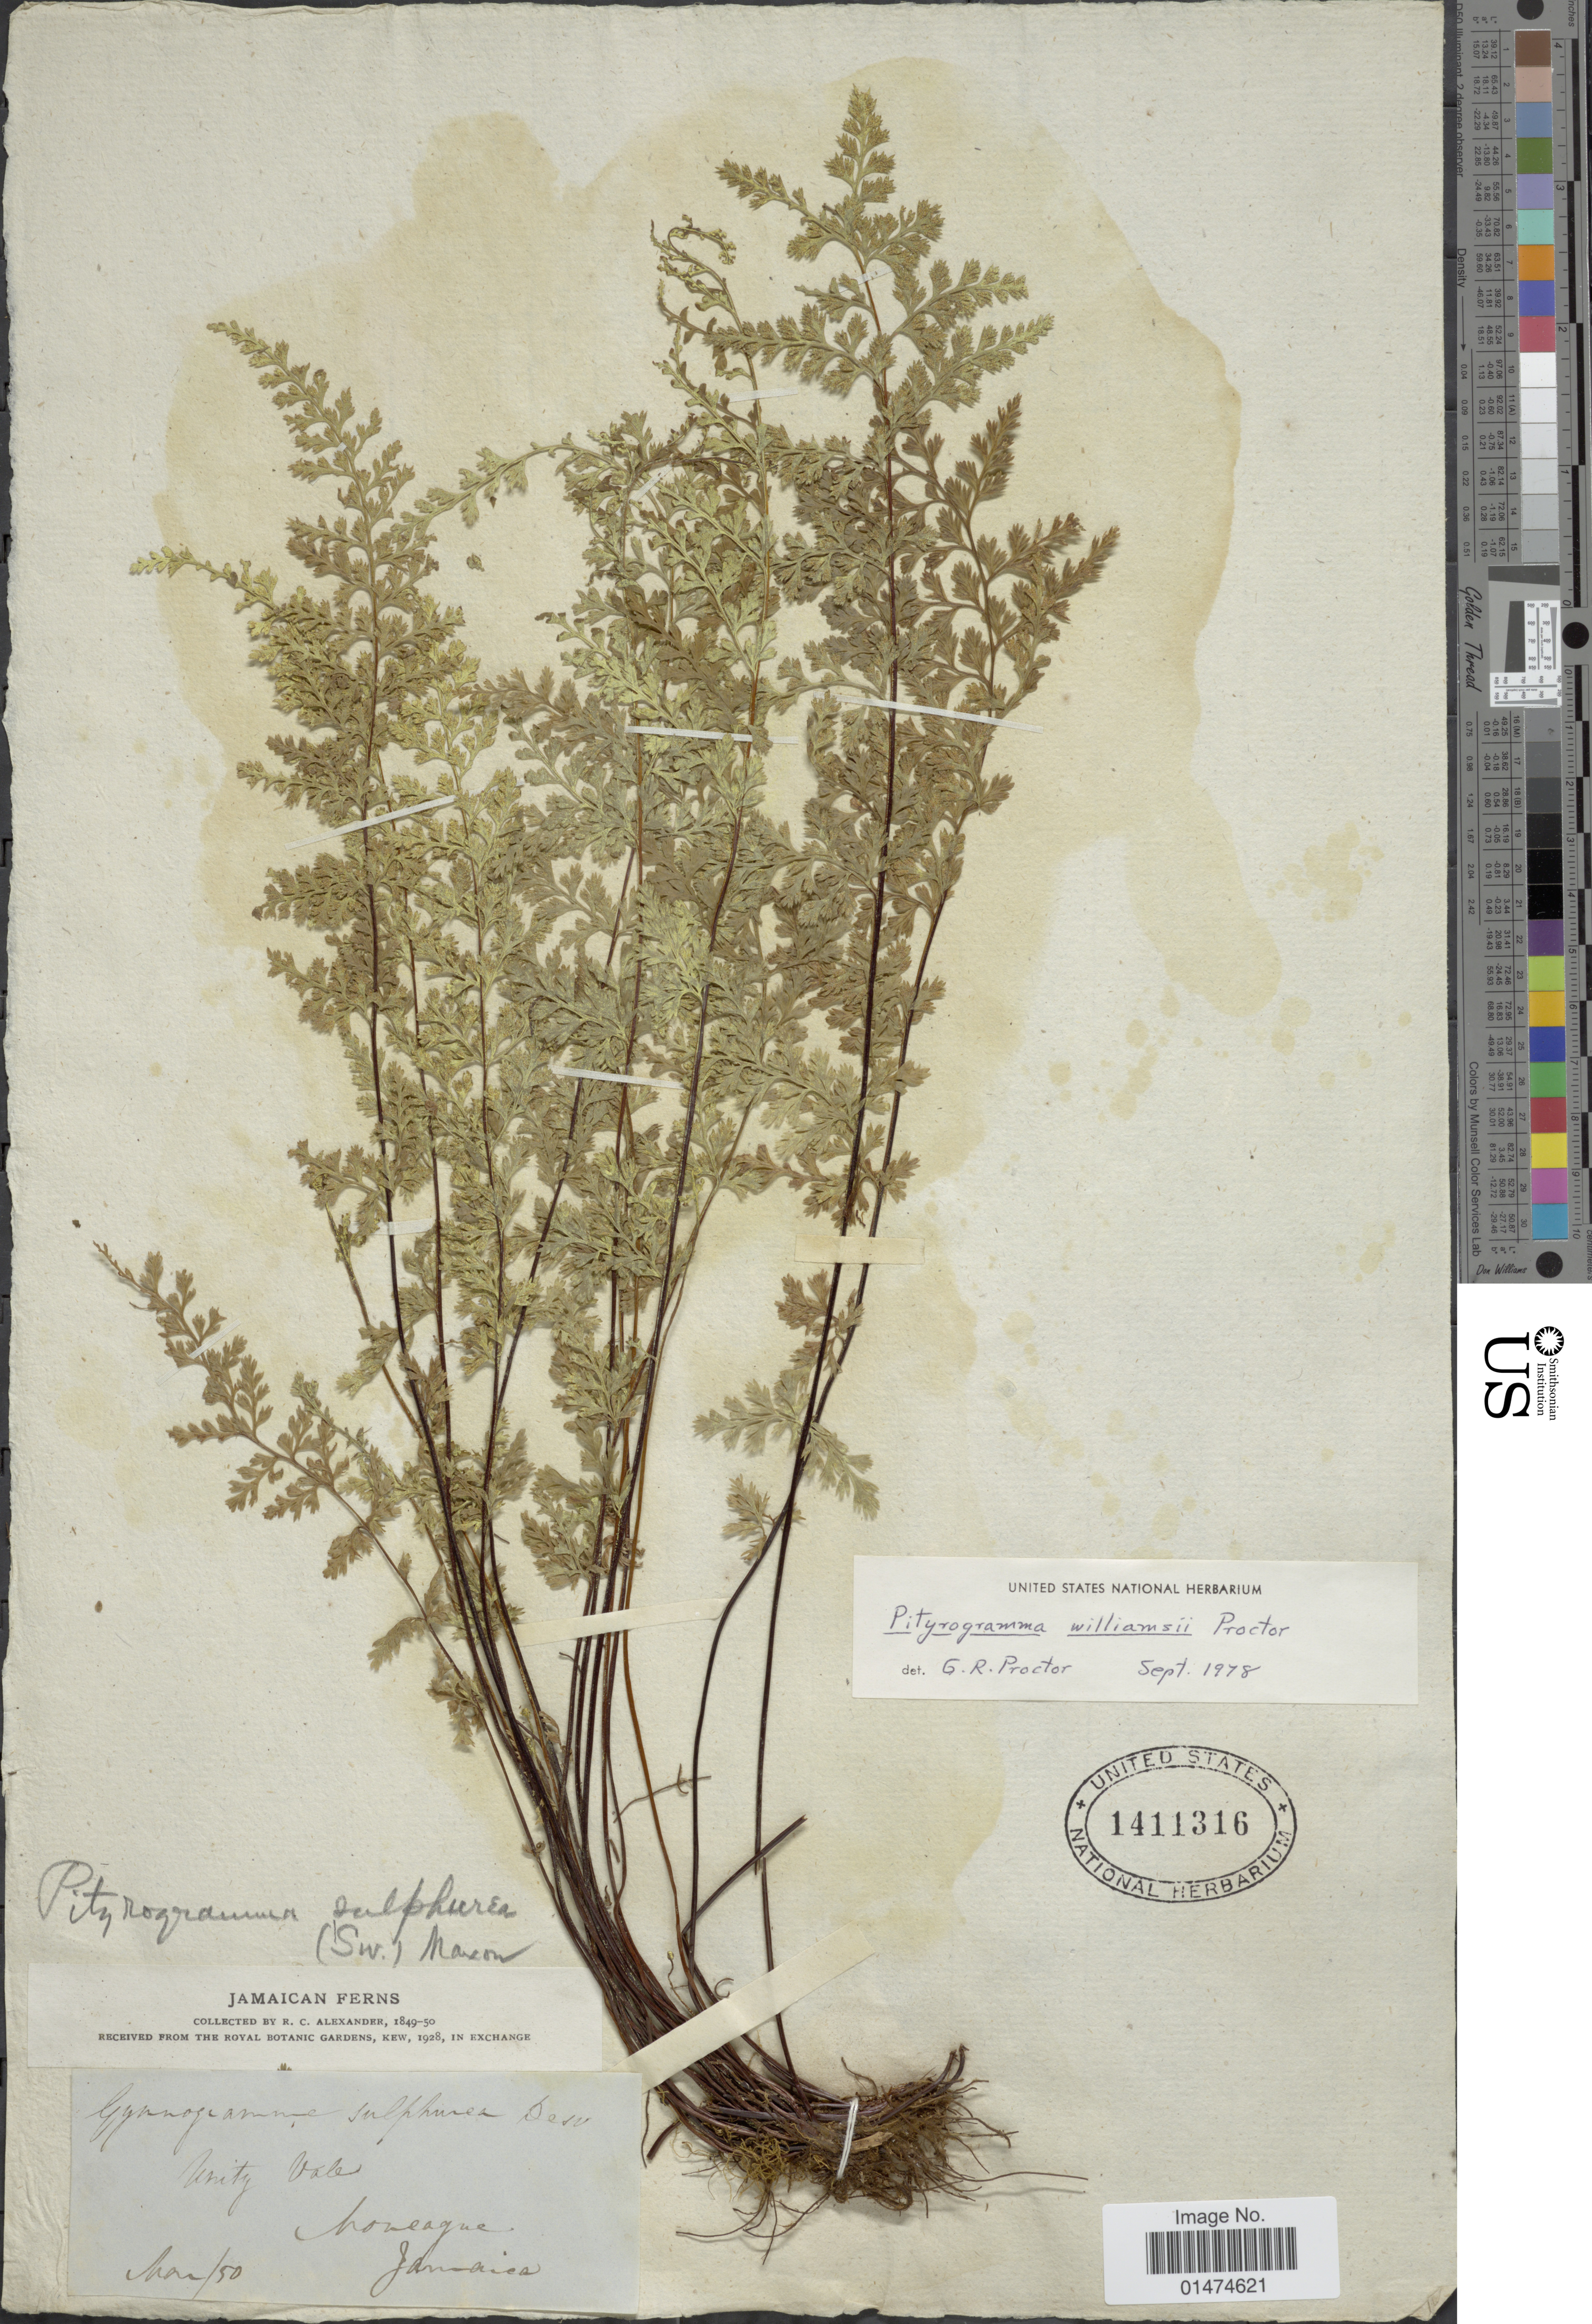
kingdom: Plantae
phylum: Tracheophyta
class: Polypodiopsida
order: Polypodiales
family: Pteridaceae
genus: Pityrogramma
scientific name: Pityrogramma williamsii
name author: Proctor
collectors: R. C. Alexander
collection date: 1950-03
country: Jamaica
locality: unity Vale.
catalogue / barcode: US 1411316